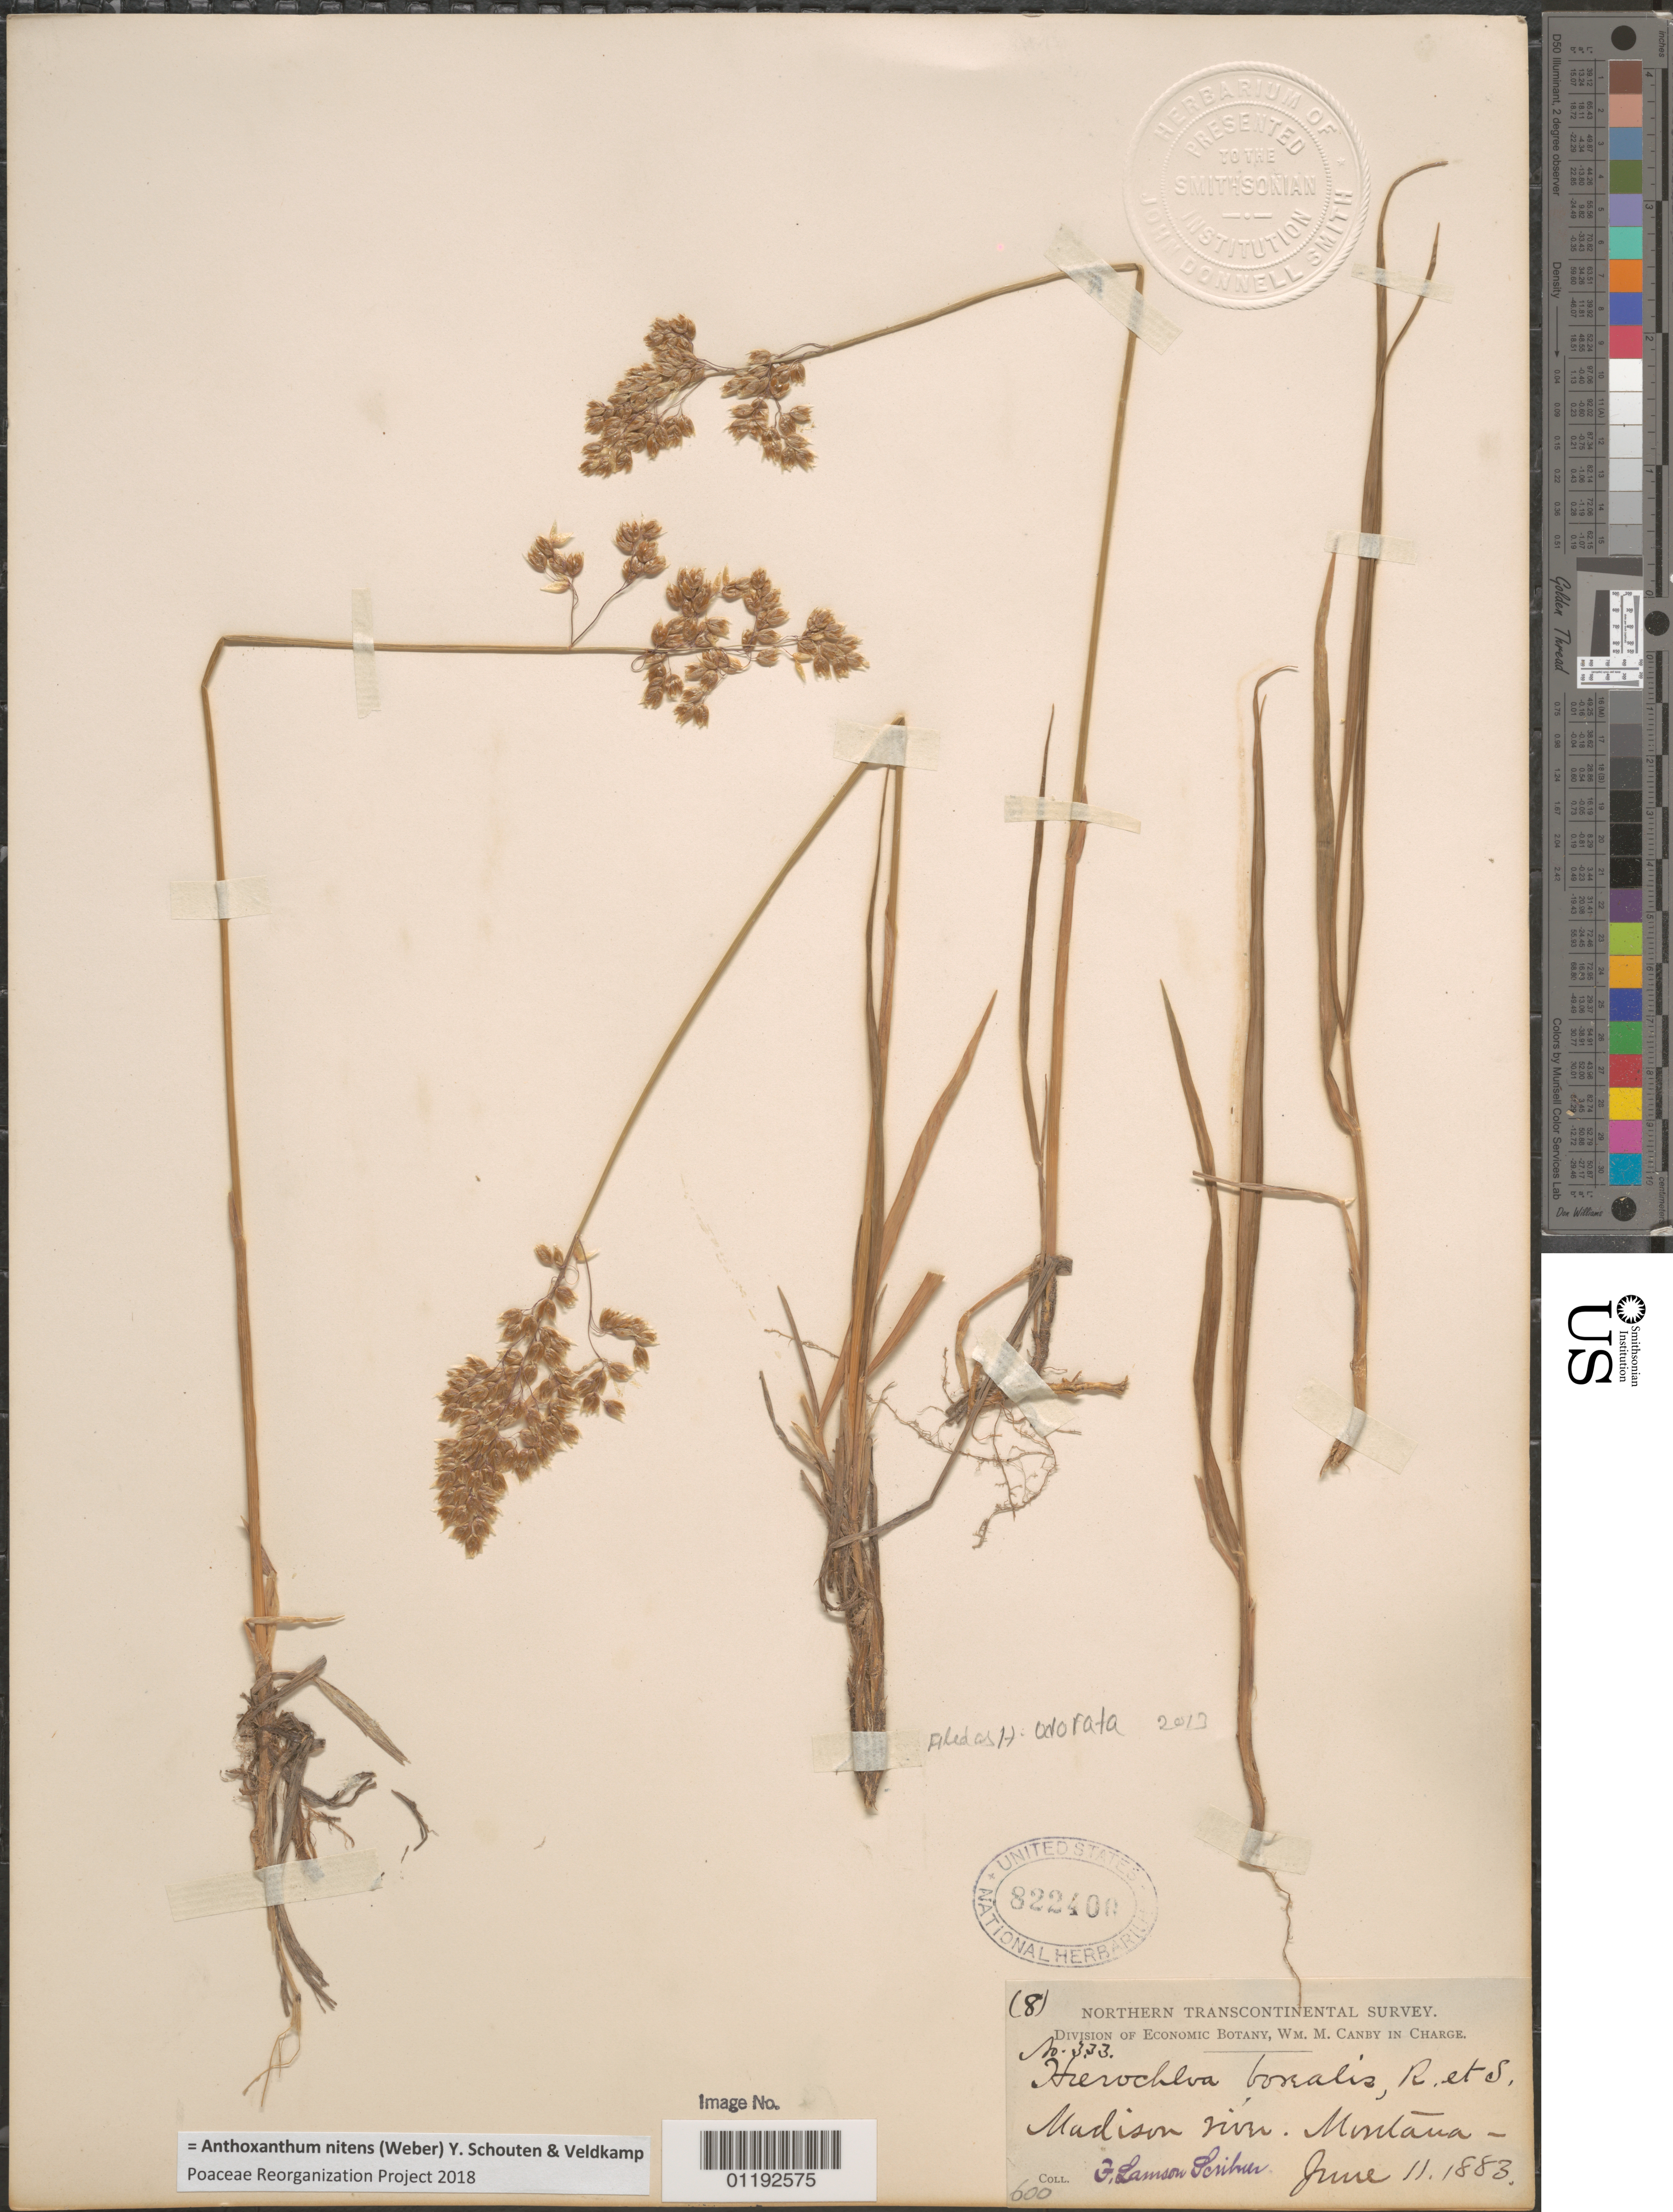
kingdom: Plantae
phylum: Tracheophyta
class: Liliopsida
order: Poales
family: Poaceae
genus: Anthoxanthum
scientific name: Anthoxanthum nitens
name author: (G.H. Weber) R.T.A. Schouten & Veldkamp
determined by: Poaceae Reorganization Project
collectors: F. L. Scribner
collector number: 333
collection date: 1883-06-11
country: United States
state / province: Montana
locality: Madison River.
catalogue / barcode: US 822400